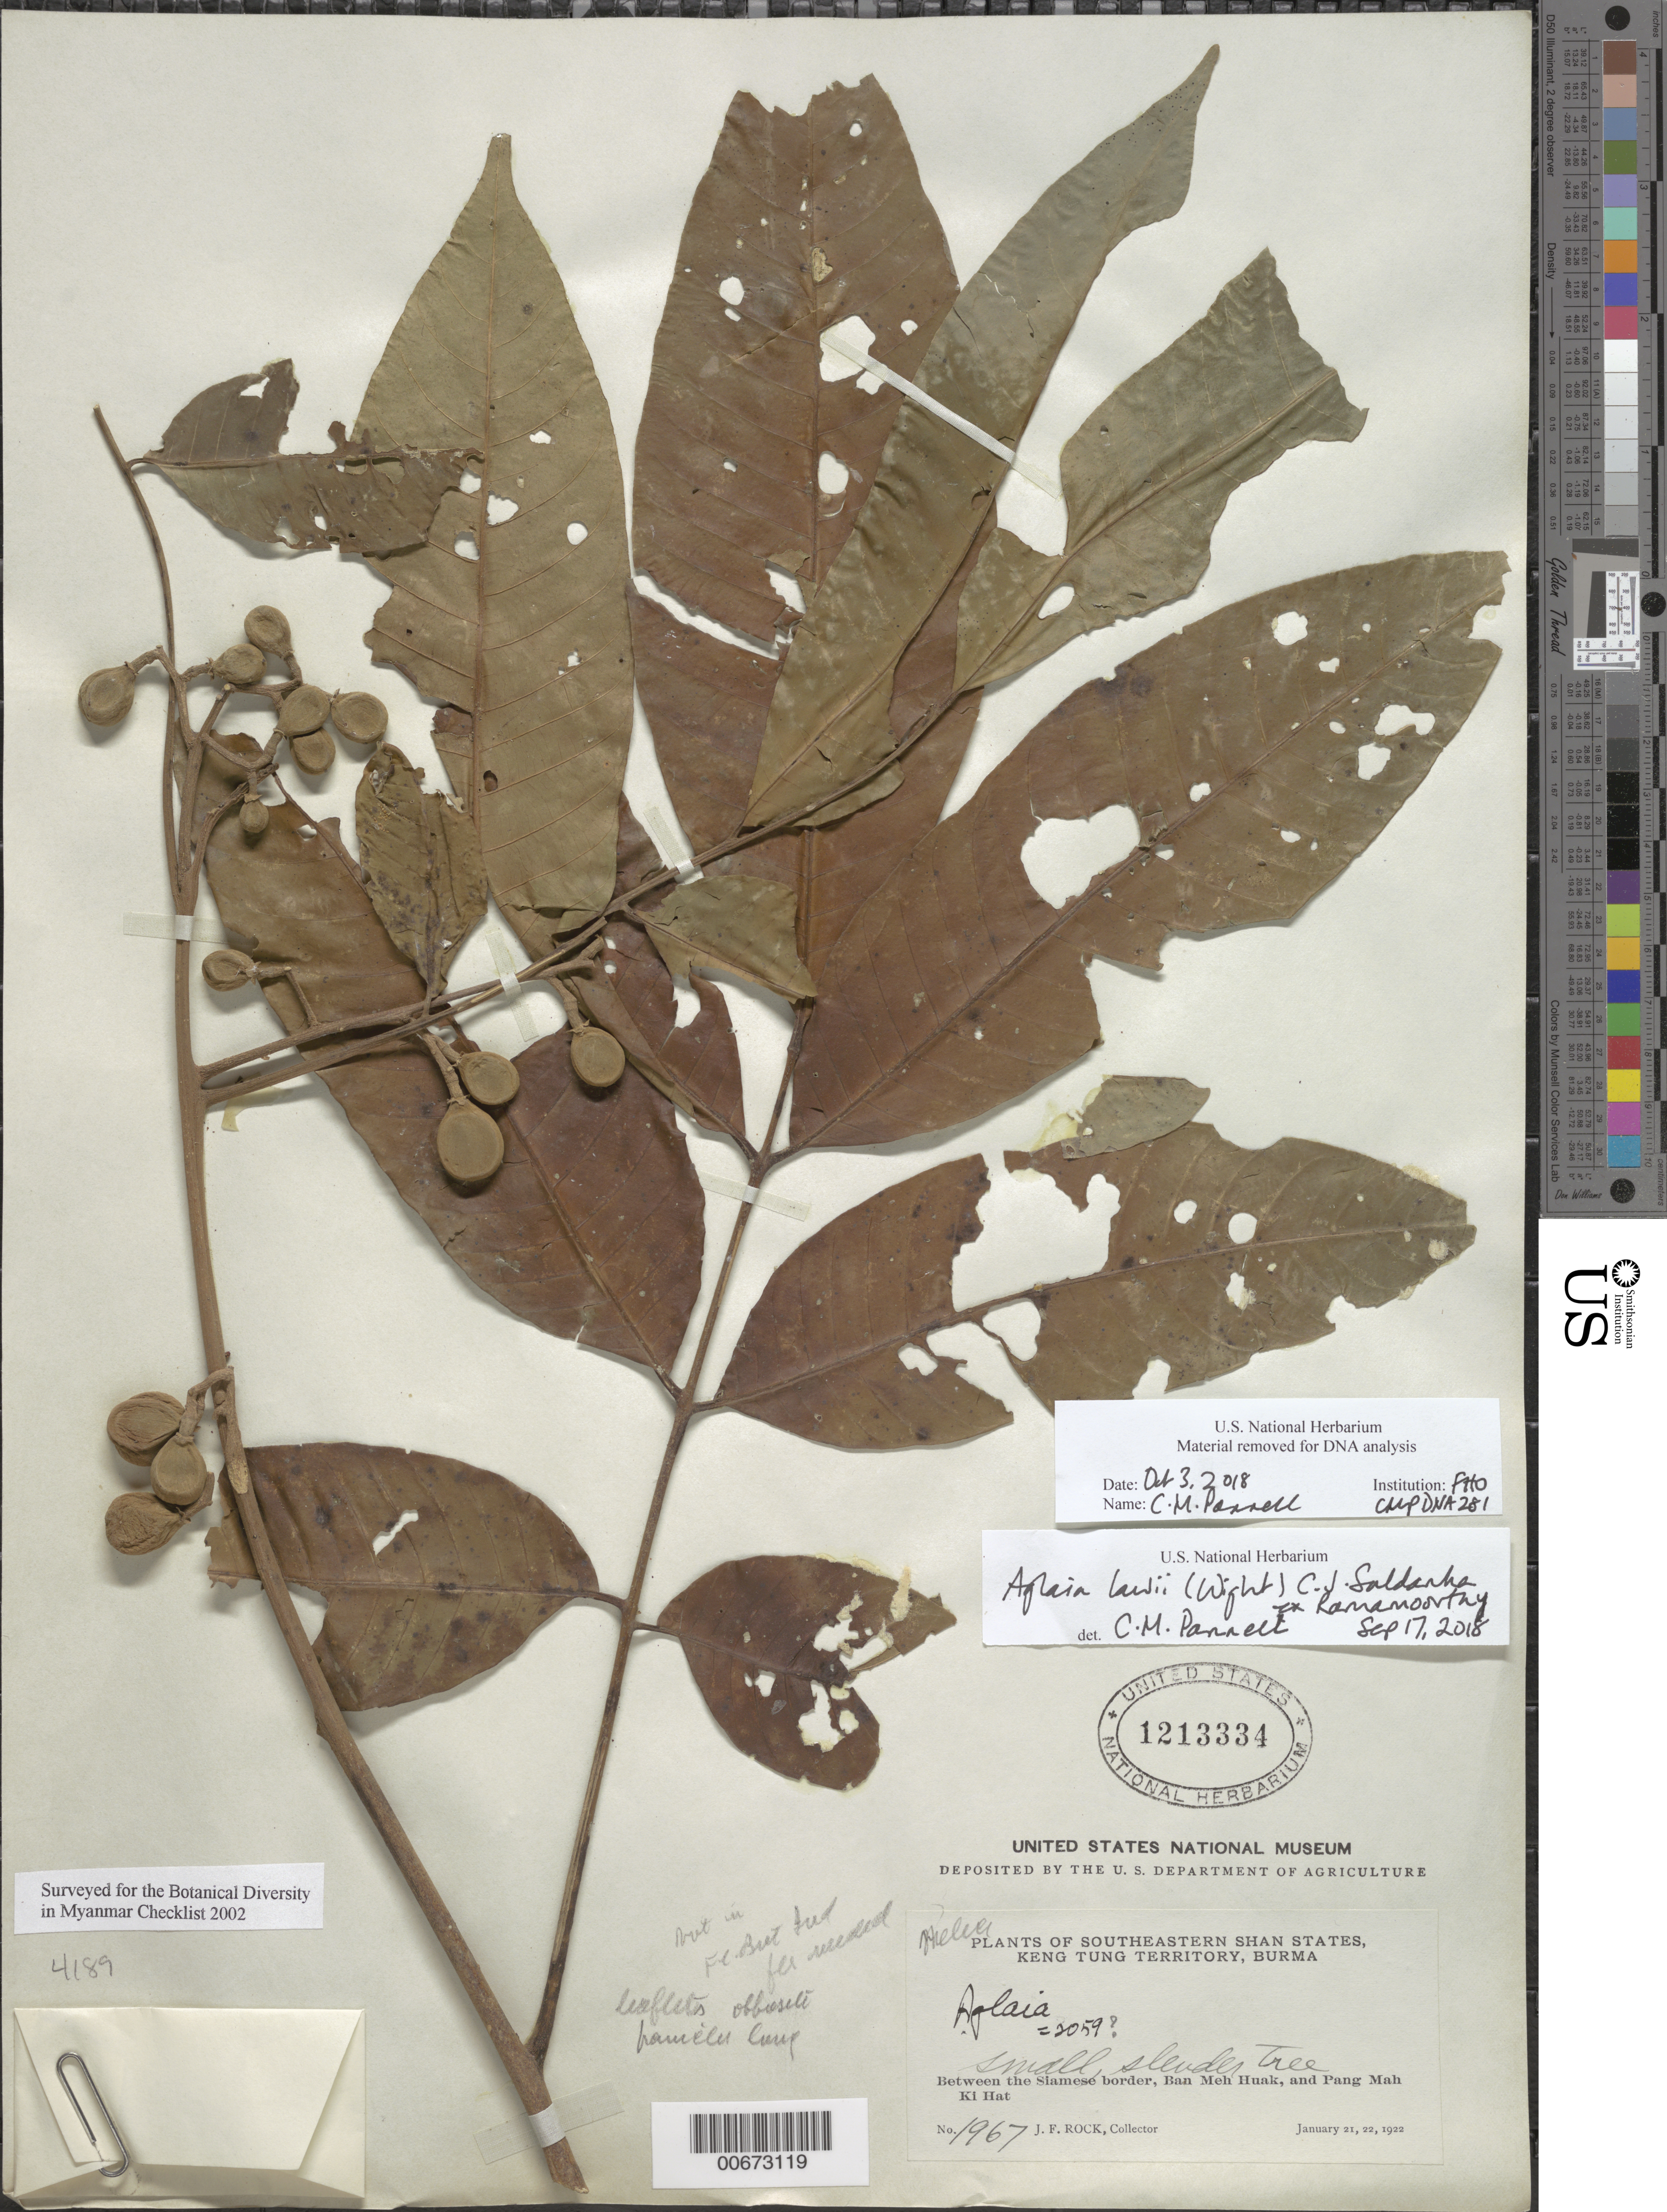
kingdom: Plantae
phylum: Tracheophyta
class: Magnoliopsida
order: Sapindales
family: Meliaceae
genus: Aglaia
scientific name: Aglaia sp.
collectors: J. F. Rock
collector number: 1967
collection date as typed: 21 Jan 1922 and 22 Jan 1922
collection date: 1922-01-21,1922-01-22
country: Myanmar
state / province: Shan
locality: Keng Tung Territory, between the Siamese border, Ban meh Huak and Pang Mah Ki Hat.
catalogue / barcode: US 1213334